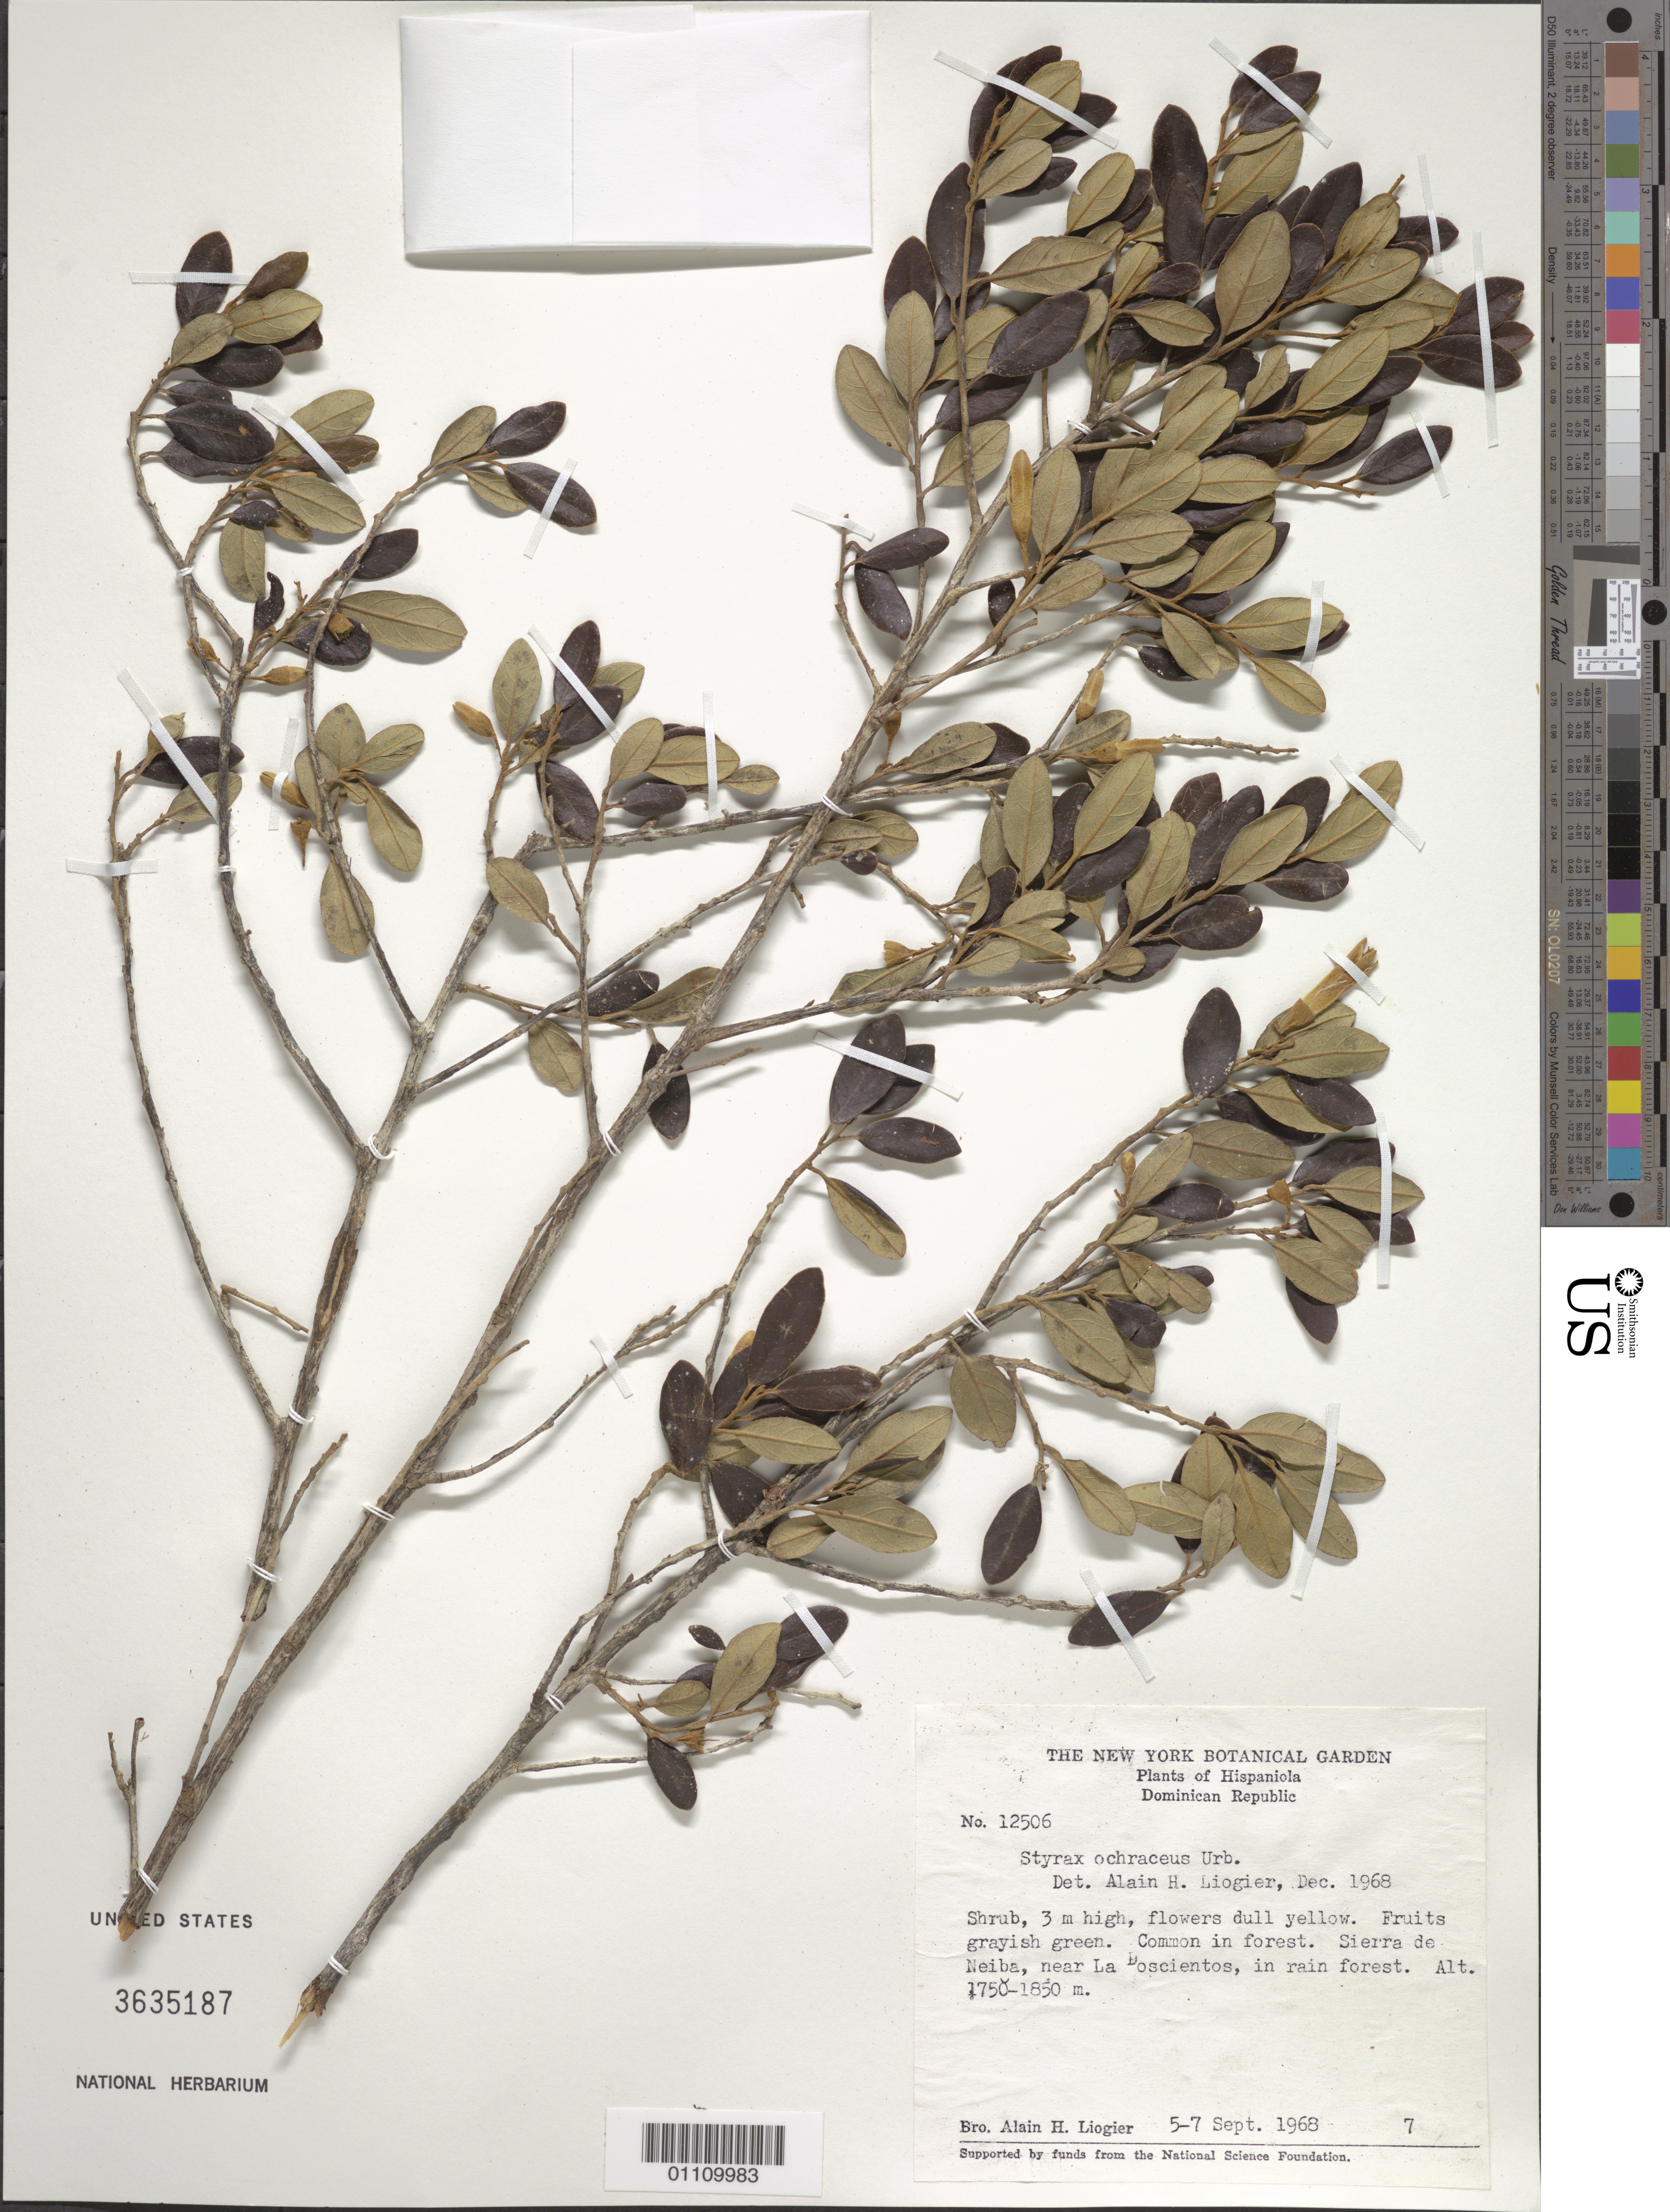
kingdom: Plantae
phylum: Tracheophyta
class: Magnoliopsida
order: Ericales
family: Styracaceae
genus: Styrax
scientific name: Styrax ochraceus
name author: Urb.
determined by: Liogier, Alain H.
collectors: A. H. Liogier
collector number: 12506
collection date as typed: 05 Sep 1968 to 07 Sep 1968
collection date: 1968-09-05/1968-09-07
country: Dominican Republic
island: Hispaniola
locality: Sierra de Neiba, near La Doscientos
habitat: Common in forest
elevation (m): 1750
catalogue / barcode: US 3635187